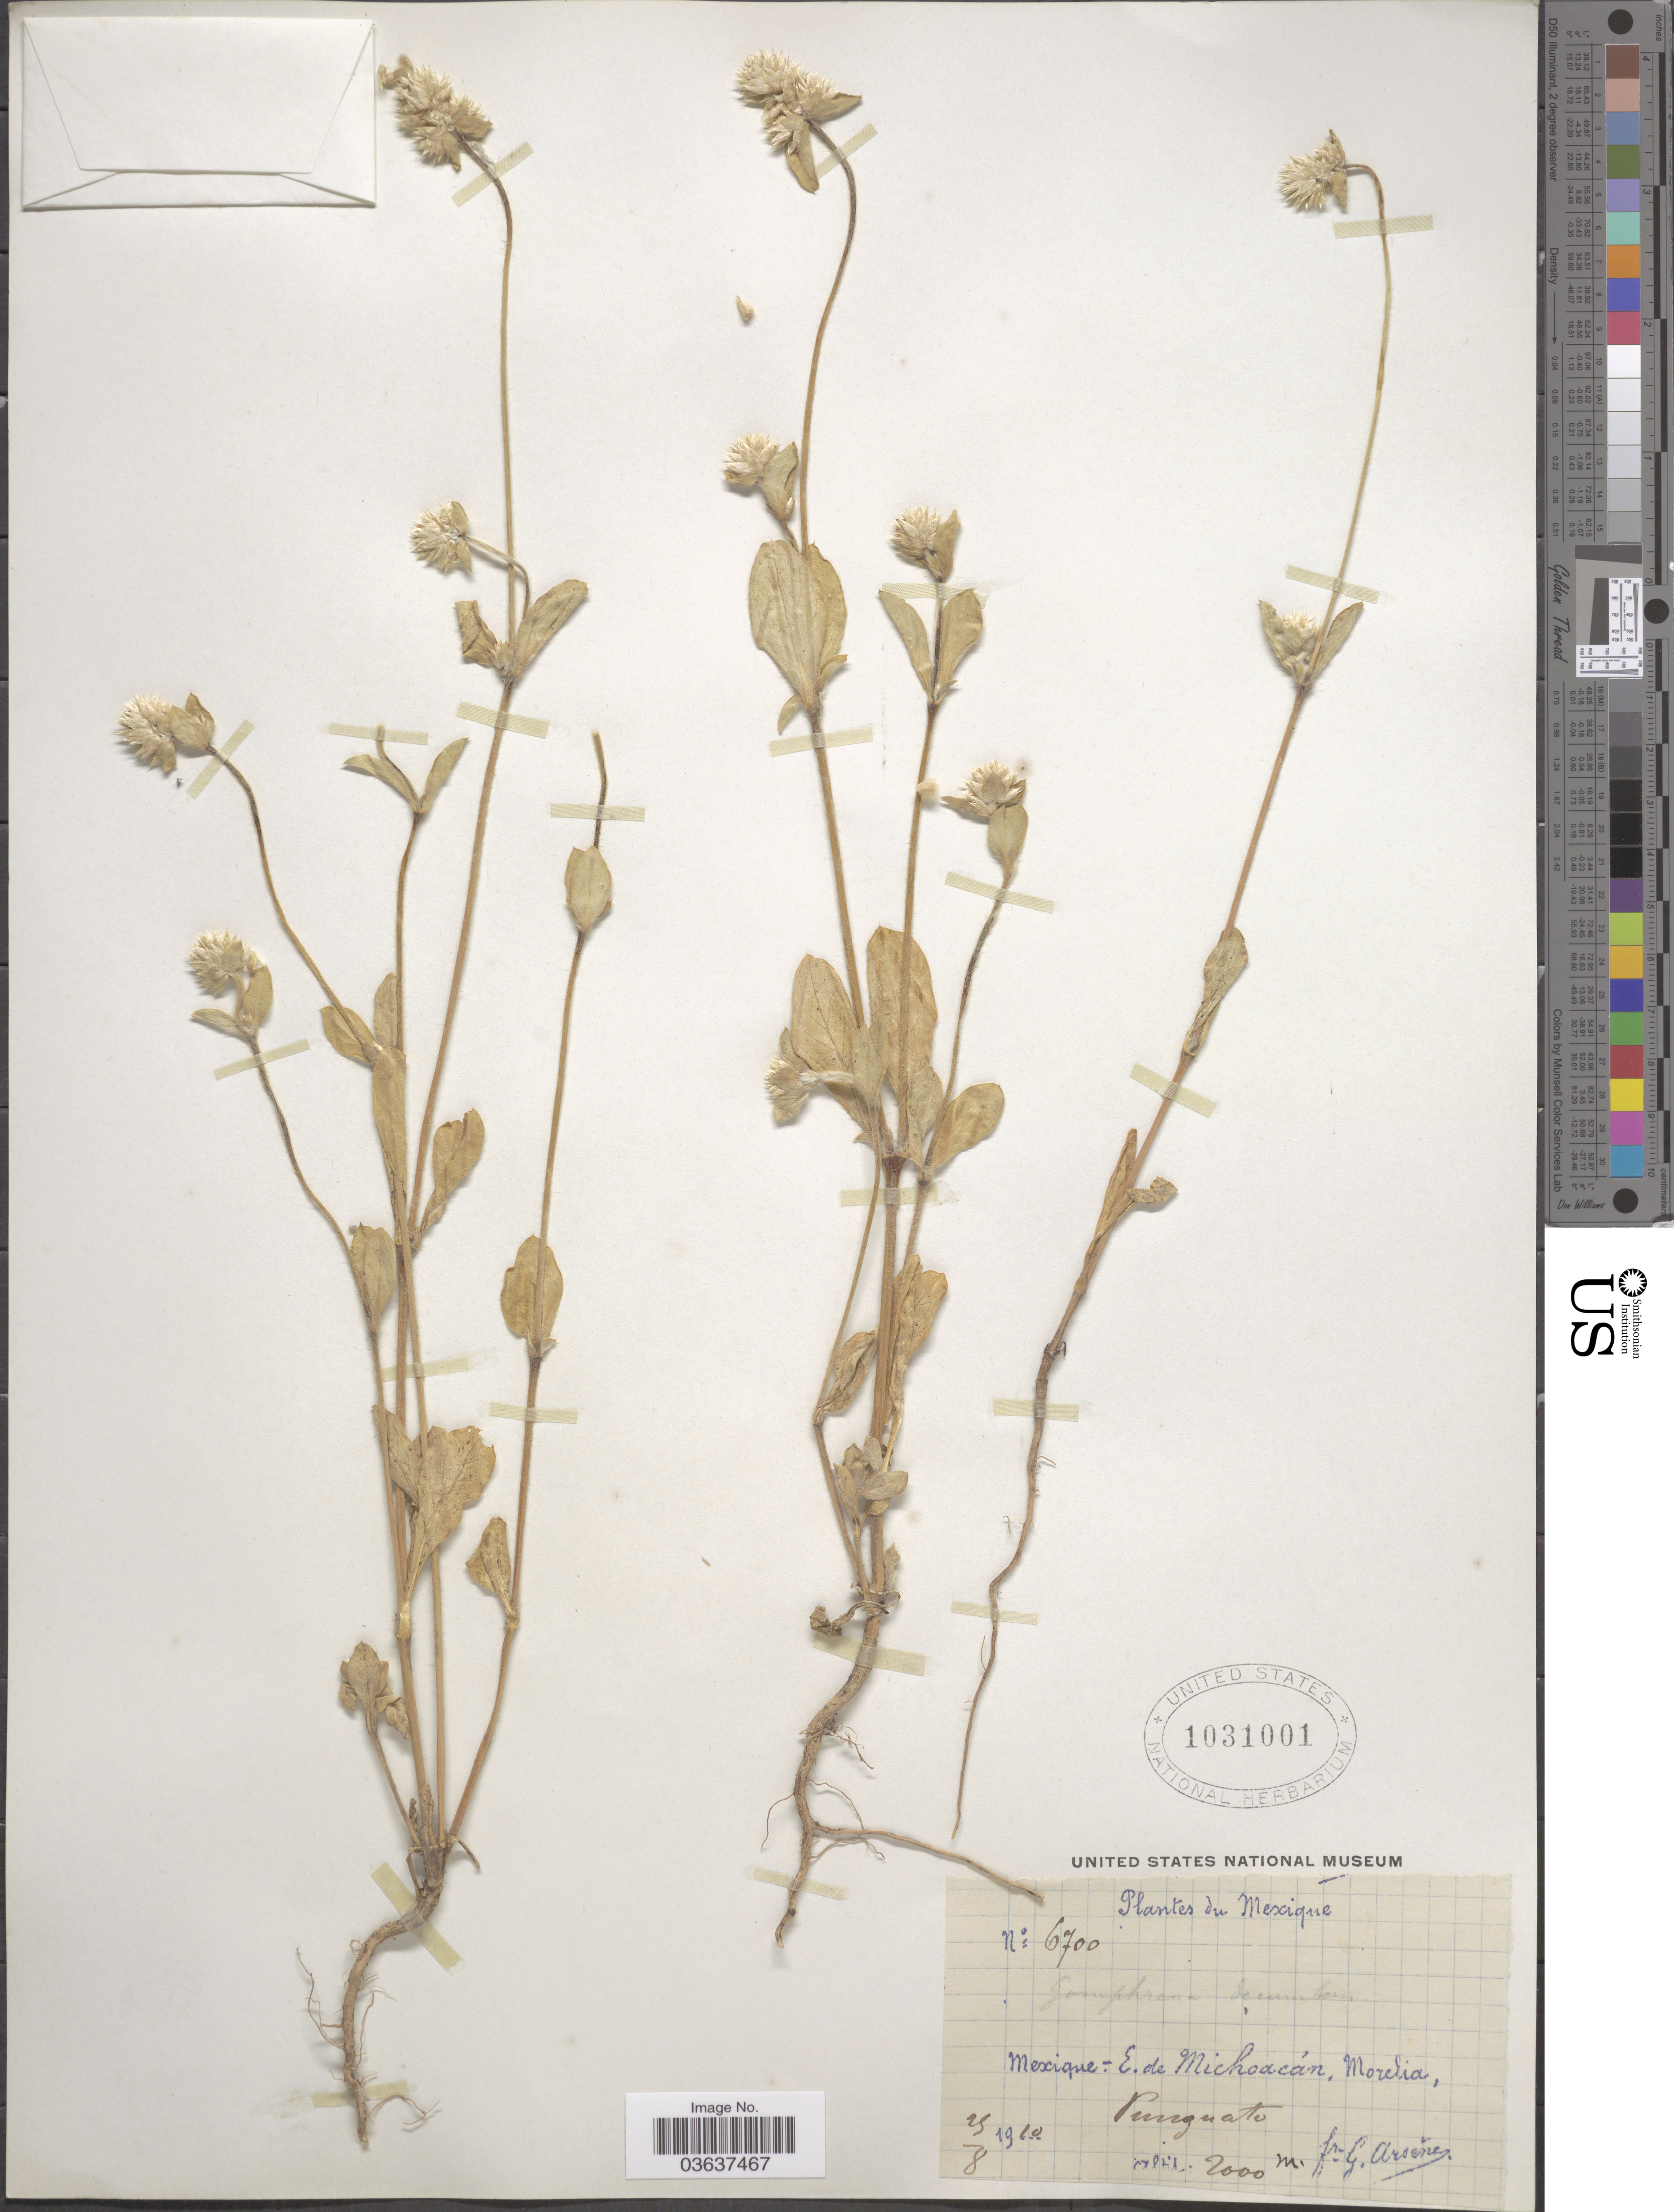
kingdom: Plantae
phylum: Tracheophyta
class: Magnoliopsida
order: Caryophyllales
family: Amaranthaceae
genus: Gomphrena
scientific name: Gomphrena decumbens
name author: Jacq.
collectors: Bro. G. Arsène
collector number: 6700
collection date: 1910-08-25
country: Mexico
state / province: Michoacán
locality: E. de Michoacán, Morelia. Punguato.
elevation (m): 2000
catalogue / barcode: US 1031001